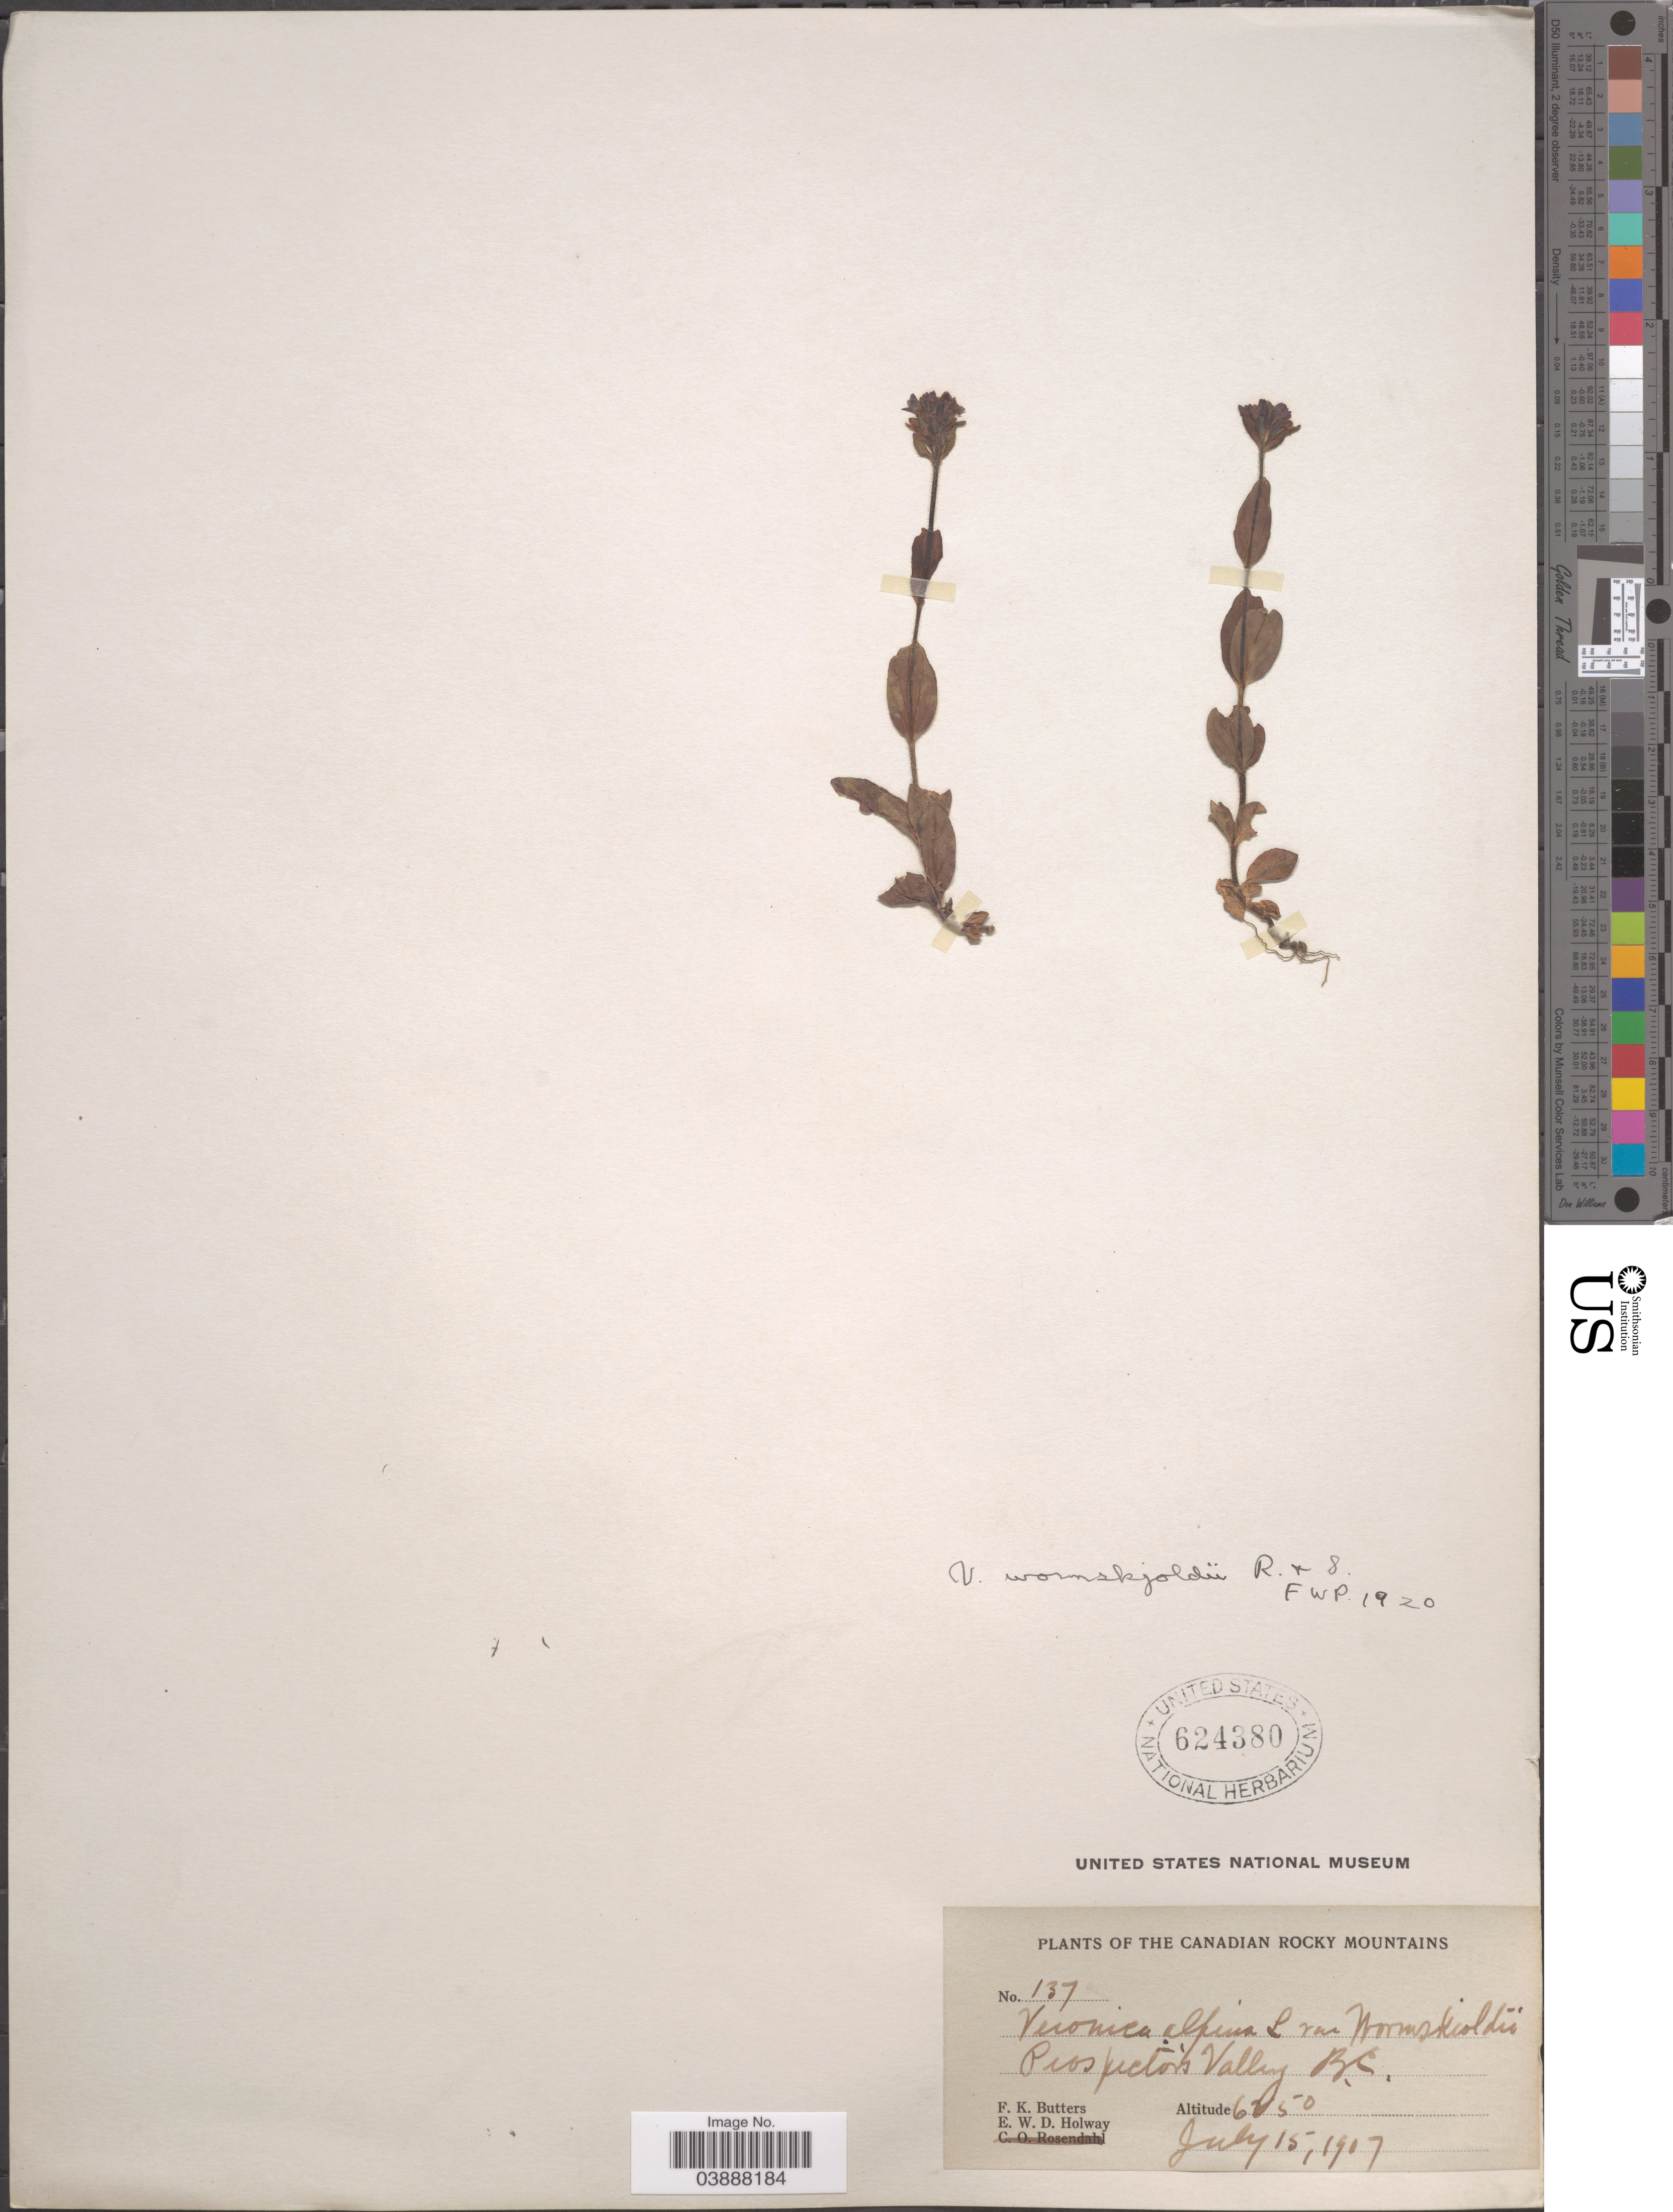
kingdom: Plantae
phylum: Tracheophyta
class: Magnoliopsida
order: Lamiales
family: Plantaginaceae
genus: Veronica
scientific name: Veronica wormskjoldii subsp. wormskjoldii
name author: Roem. & Schult.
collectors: F. K. Butters & E. W. D. Holway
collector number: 137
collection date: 1907-07-15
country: Canada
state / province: British Columbia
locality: Canadian Rocky Mountains. Prospector's Valley.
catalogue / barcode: US 624380